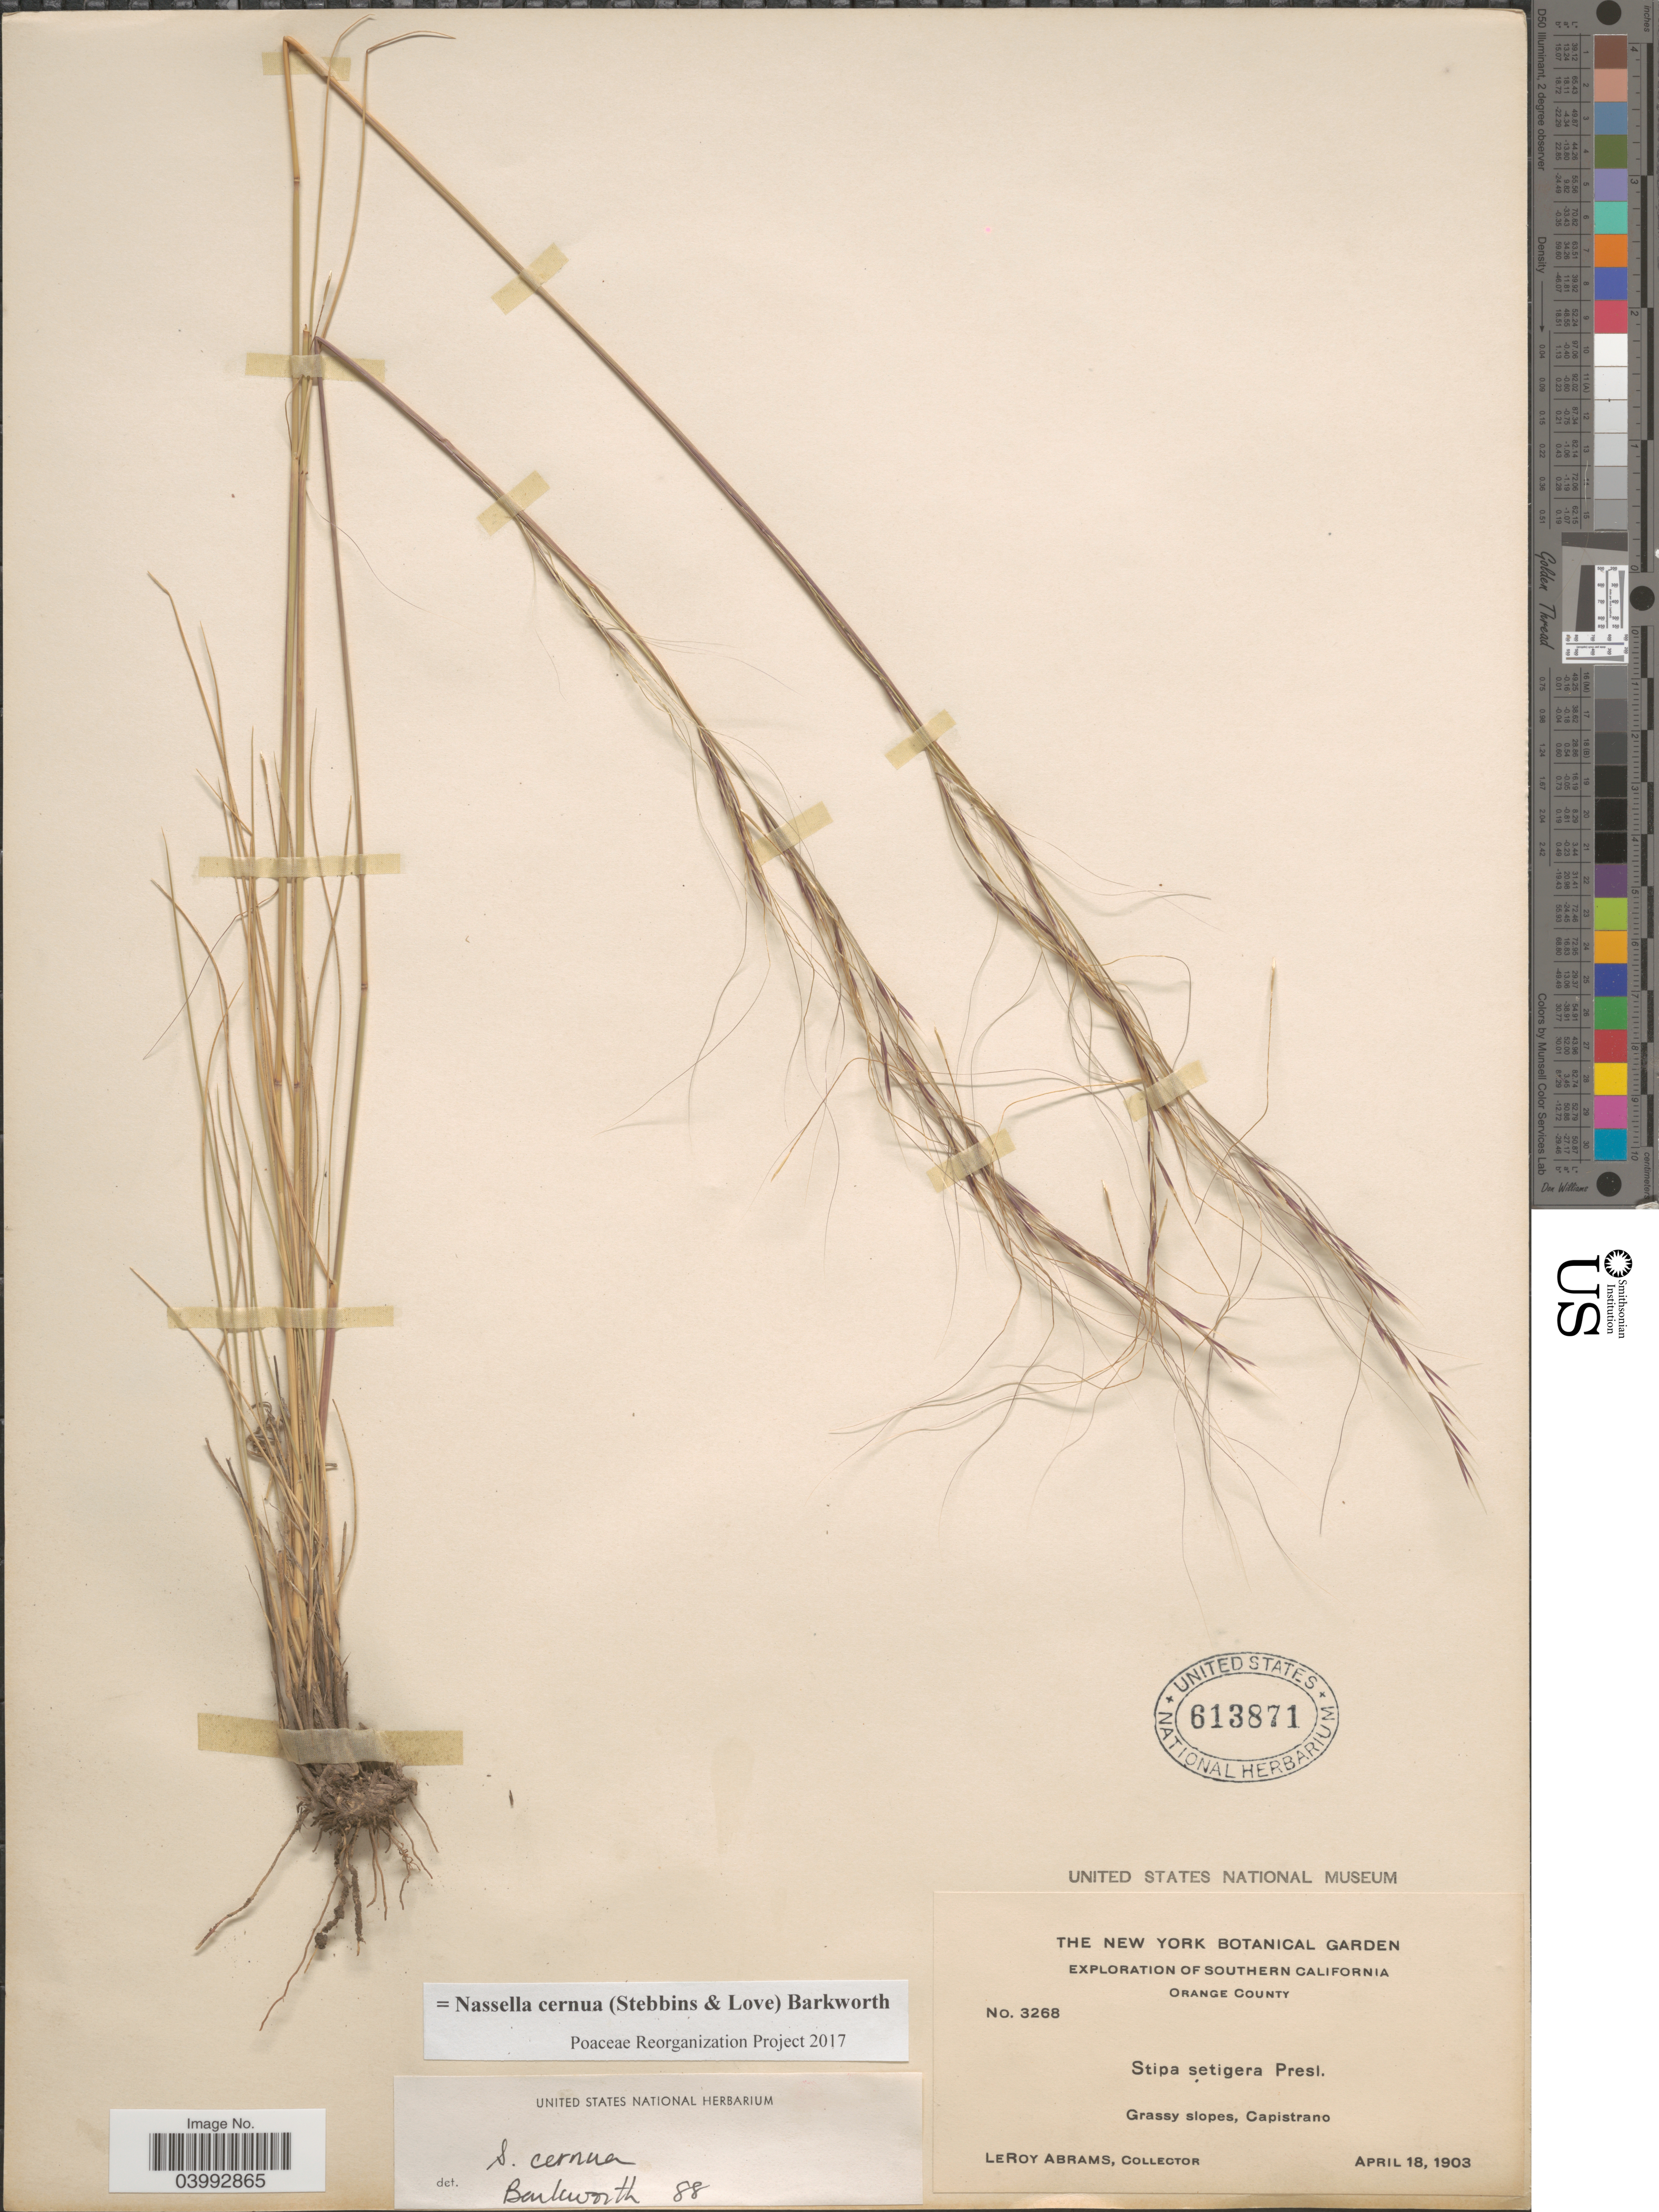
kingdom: Plantae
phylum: Tracheophyta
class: Liliopsida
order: Poales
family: Poaceae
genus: Nassella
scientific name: Nassella cernua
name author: (Stebbins & Love) Barkworth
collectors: L. Abrams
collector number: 3268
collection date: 1903-04-18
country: United States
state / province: California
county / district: Orange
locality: Southern California. Orange County. Grassy slopes, Capistrano.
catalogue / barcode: US 613871